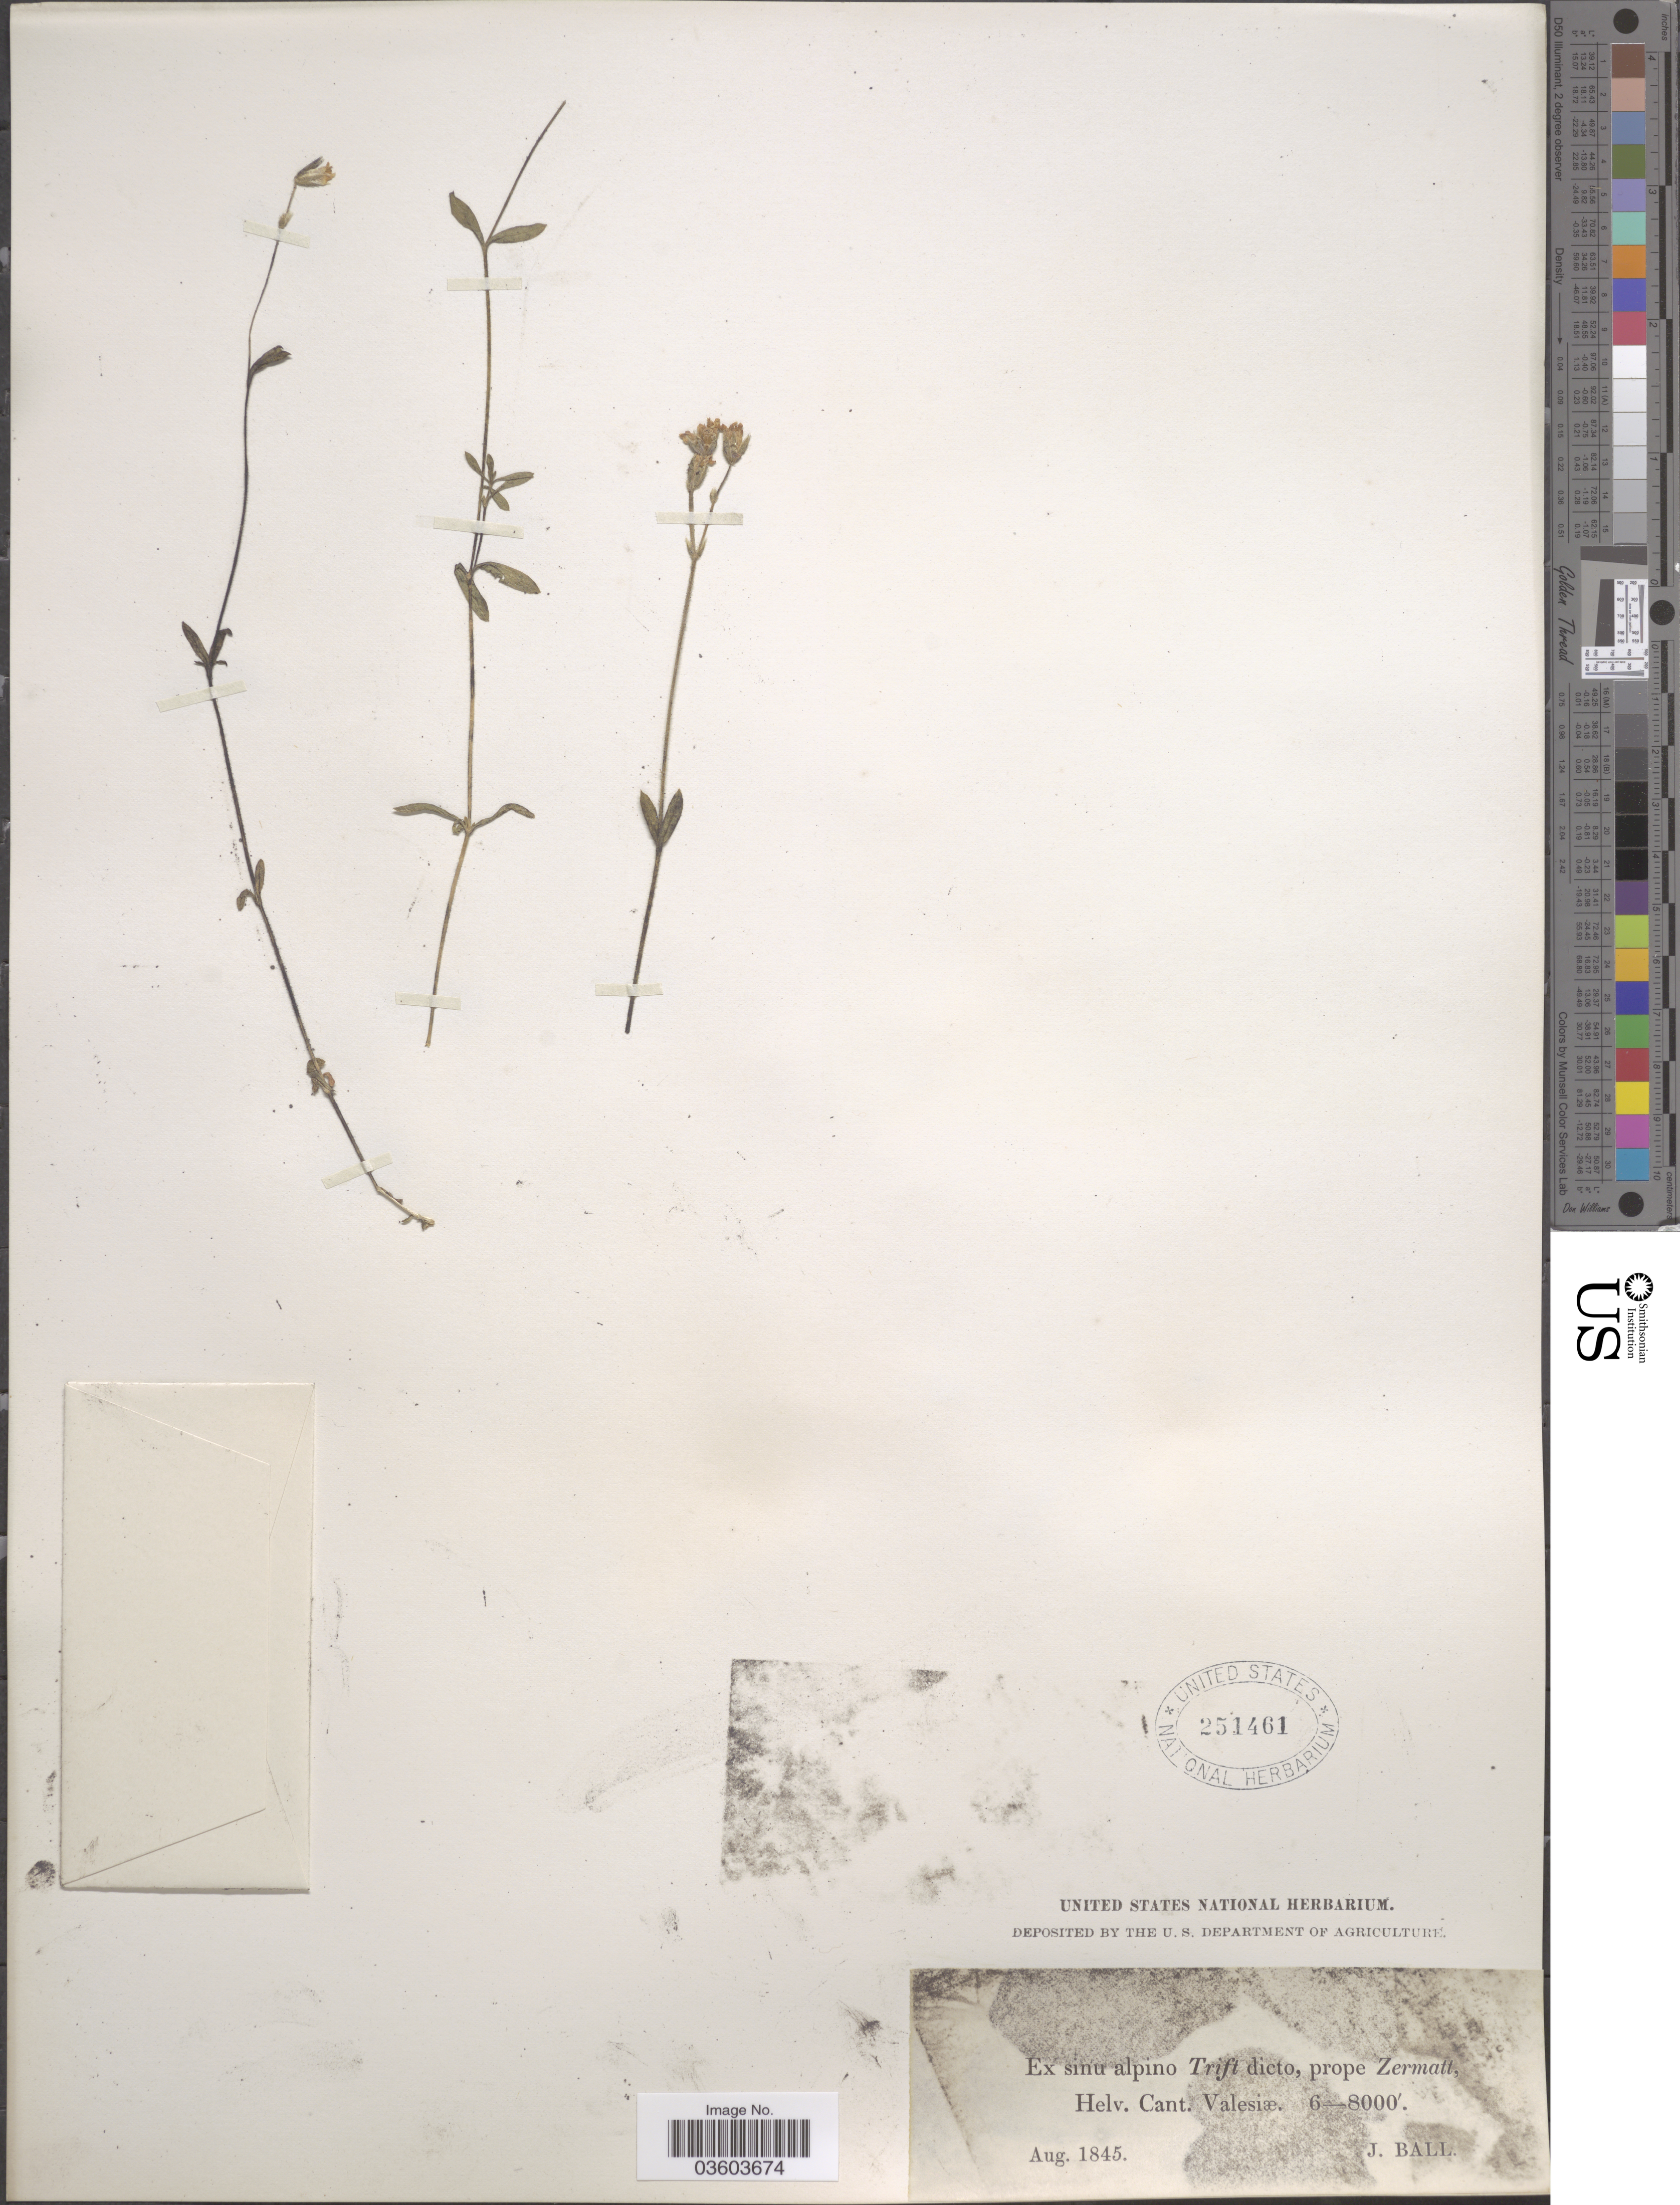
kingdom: Plantae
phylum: Tracheophyta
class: Magnoliopsida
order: Caryophyllales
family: Caryophyllaceae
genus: Cerastium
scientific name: Cerastium sp.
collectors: J. Ball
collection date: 1845-08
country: Switzerland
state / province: Valais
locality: Ex sinu alpino Trift dicto, prope Zermatt, Helv. Cant. Valesiæ.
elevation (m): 1829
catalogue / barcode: US 251461